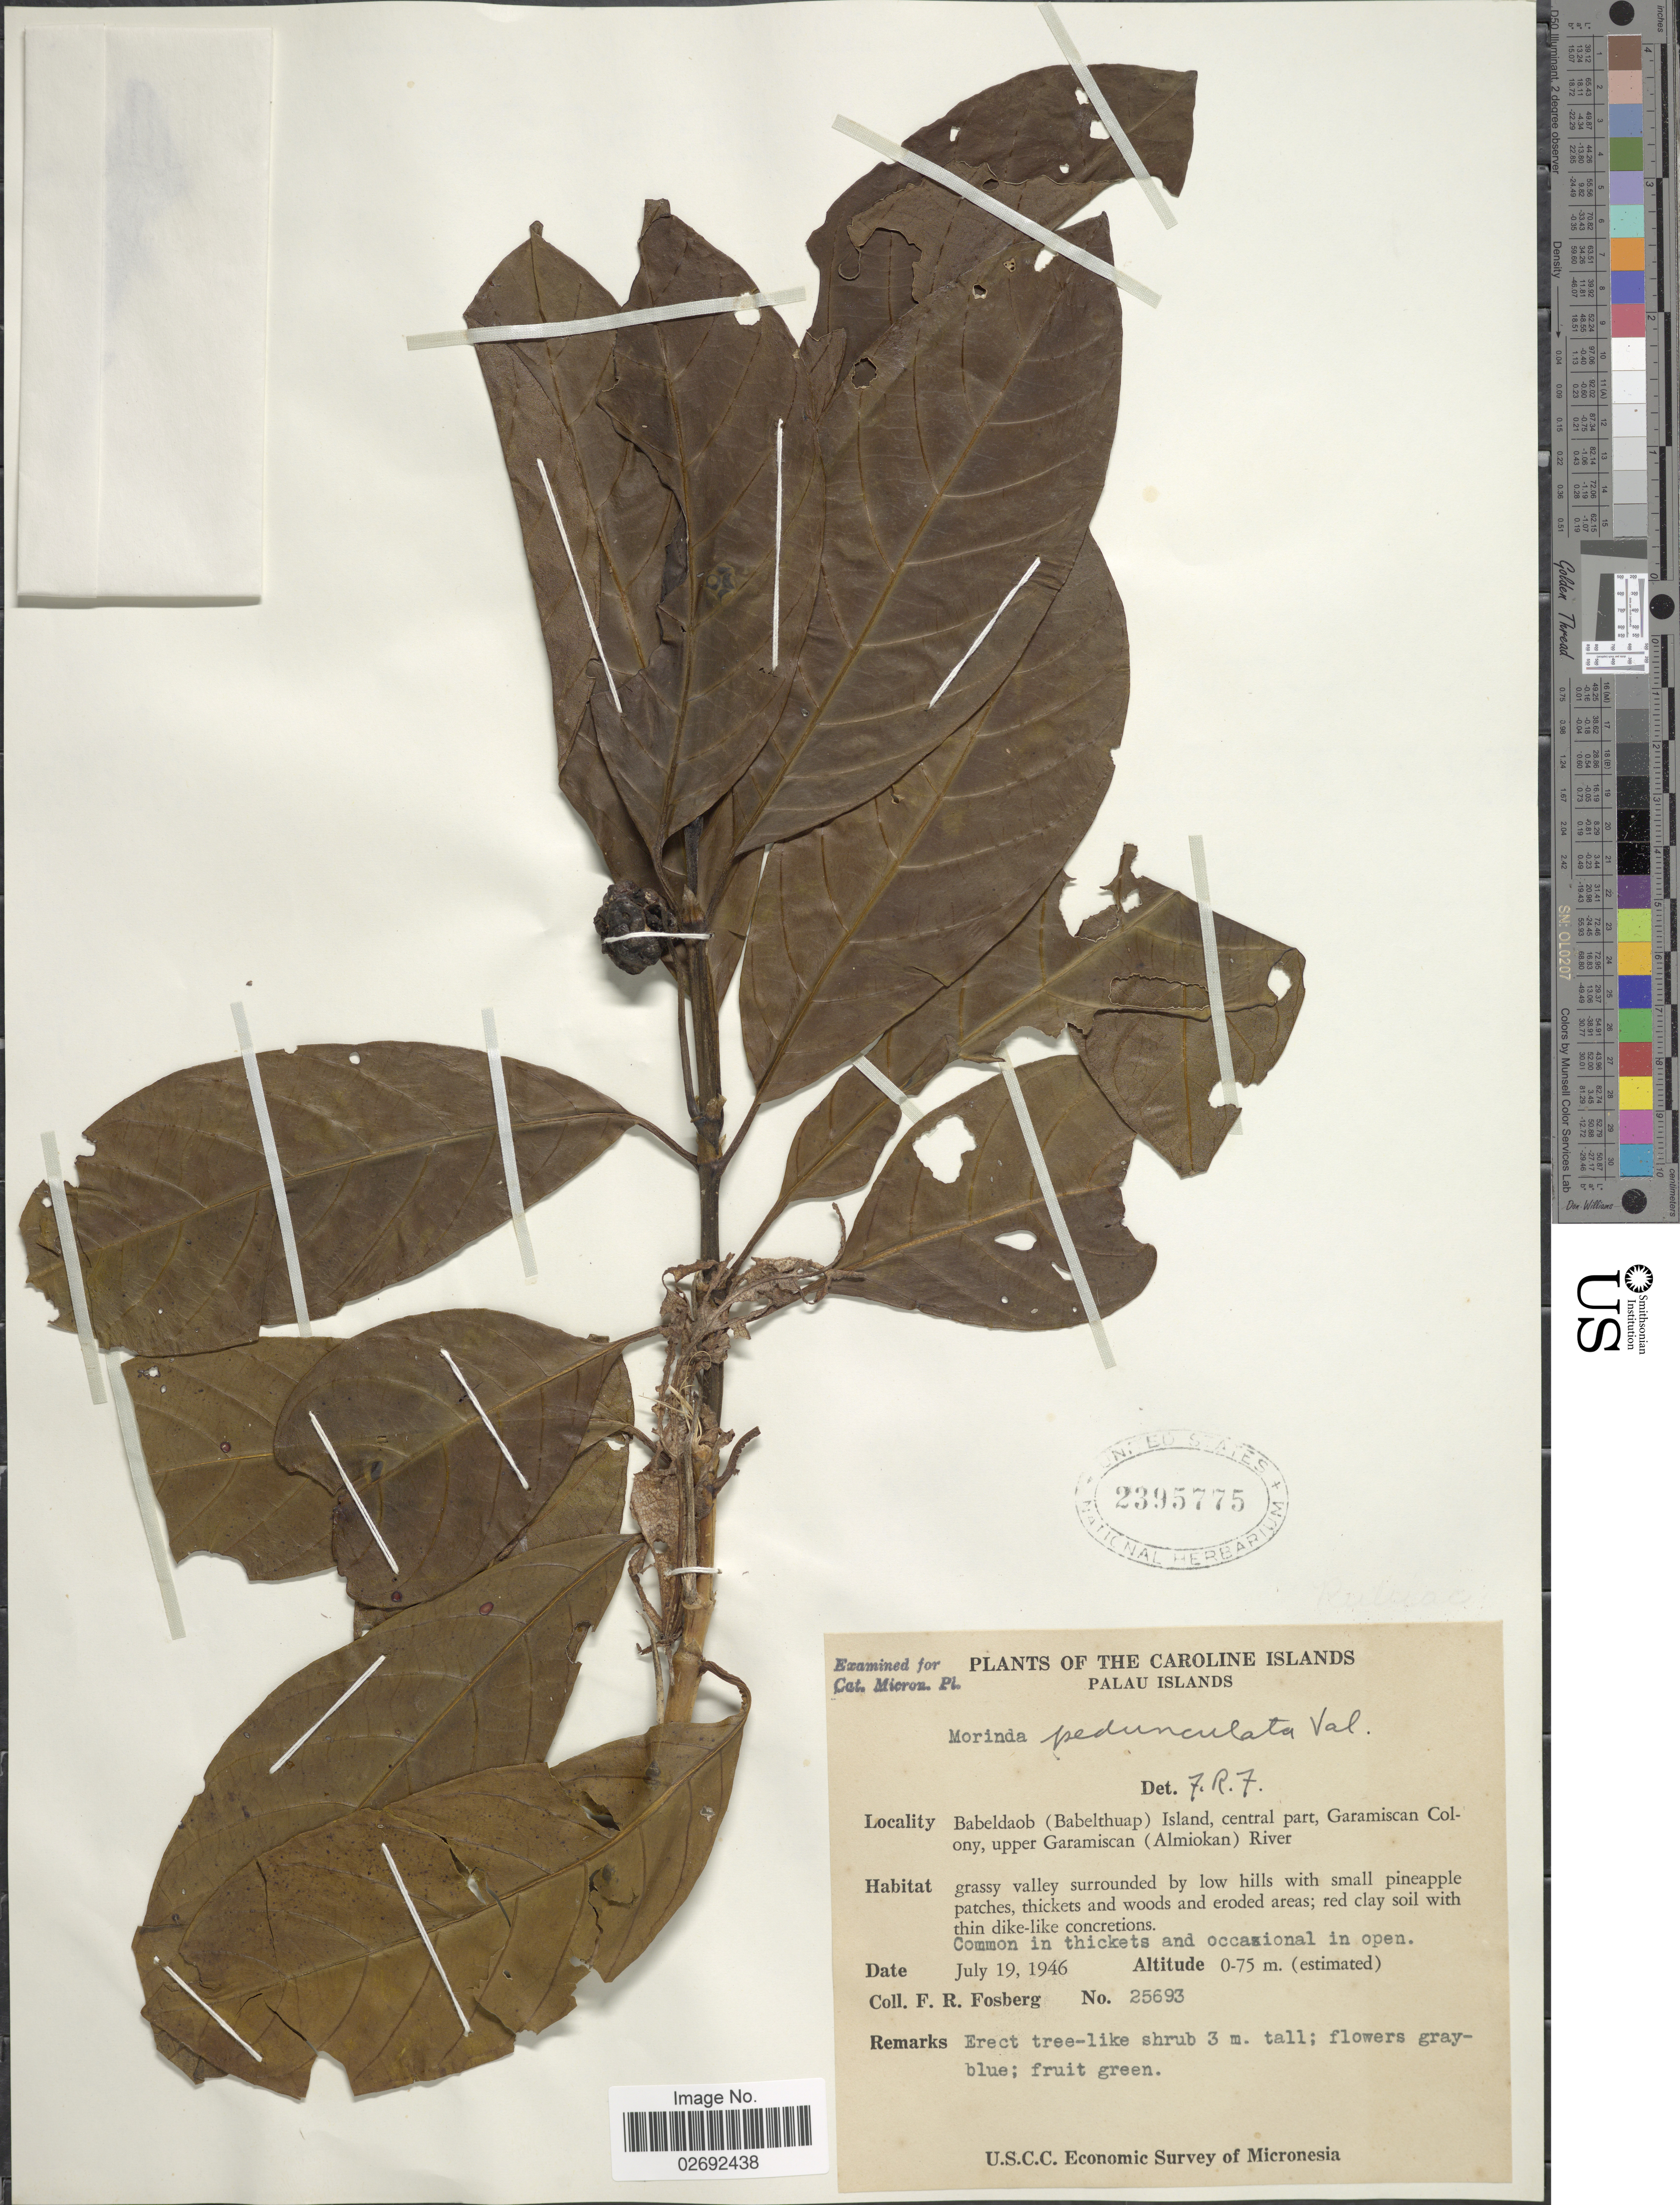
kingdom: Plantae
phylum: Tracheophyta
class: Magnoliopsida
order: Gentianales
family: Rubiaceae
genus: Morinda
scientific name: Morinda pedunculata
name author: Valeton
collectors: F. R. Fosberg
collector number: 25693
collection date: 1946-07-19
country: Palau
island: Babeldaob [Babelthuap]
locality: Caroline Islands, Palau Islands. Babeldaob (Babelthaup) Island, central part, Garamiscan Colony, upper Garamiscan (Almiokan) River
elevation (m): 0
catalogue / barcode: US 2395775